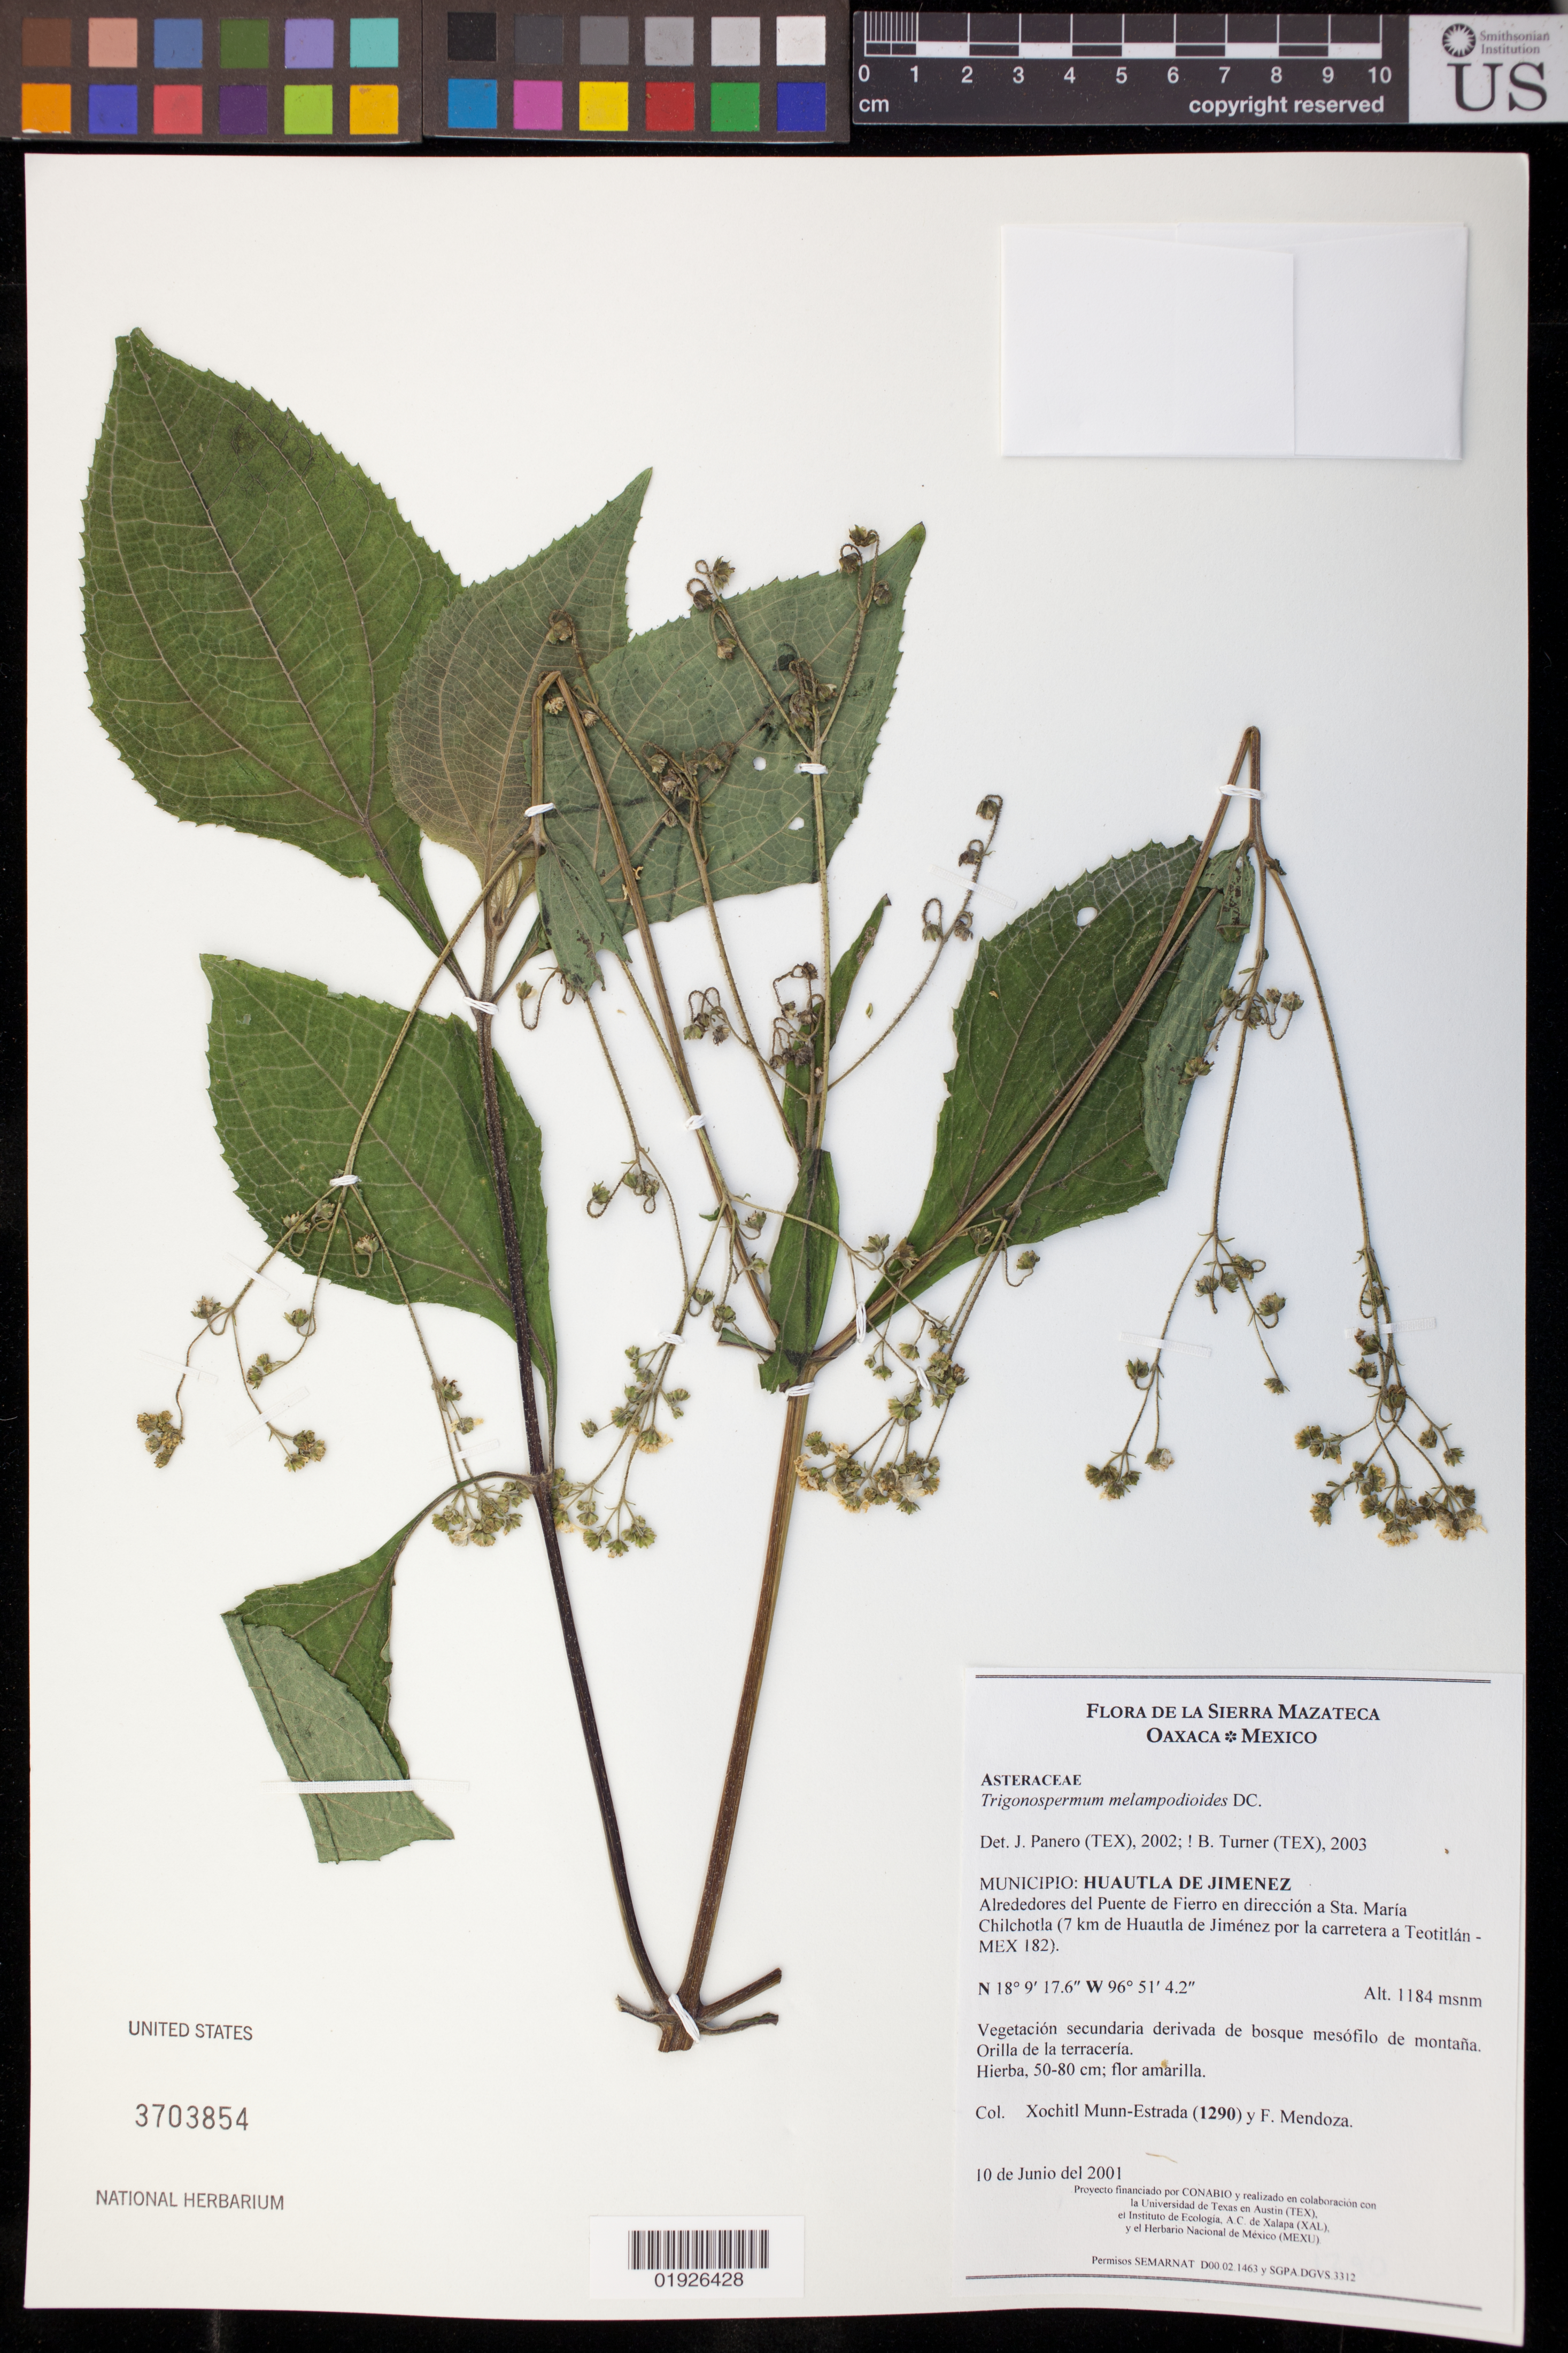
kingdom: Plantae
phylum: Tracheophyta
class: Magnoliopsida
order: Asterales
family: Asteraceae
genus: Trigonospermum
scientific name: Trigonospermum melampodioides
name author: DC.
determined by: Panero, J. L.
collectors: X. Munn-Estrada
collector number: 1290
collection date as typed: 10 de Junio del 2001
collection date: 2001-06-10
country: Mexico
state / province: Oaxaca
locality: Huautla de Jimenez, Alrededores del Puente de Fierro en direccion a Sta. Maria Chilchotla (7 km de Huautla de Jimenez por la carretera a Teotitlan - MEX 182)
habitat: Vegetacion secundaria derivada de bosque mesofilo de montana. Orilla de la terraceria.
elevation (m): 1184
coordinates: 18 9 17.6 N, 96 51 4.2 W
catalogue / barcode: US 3703854